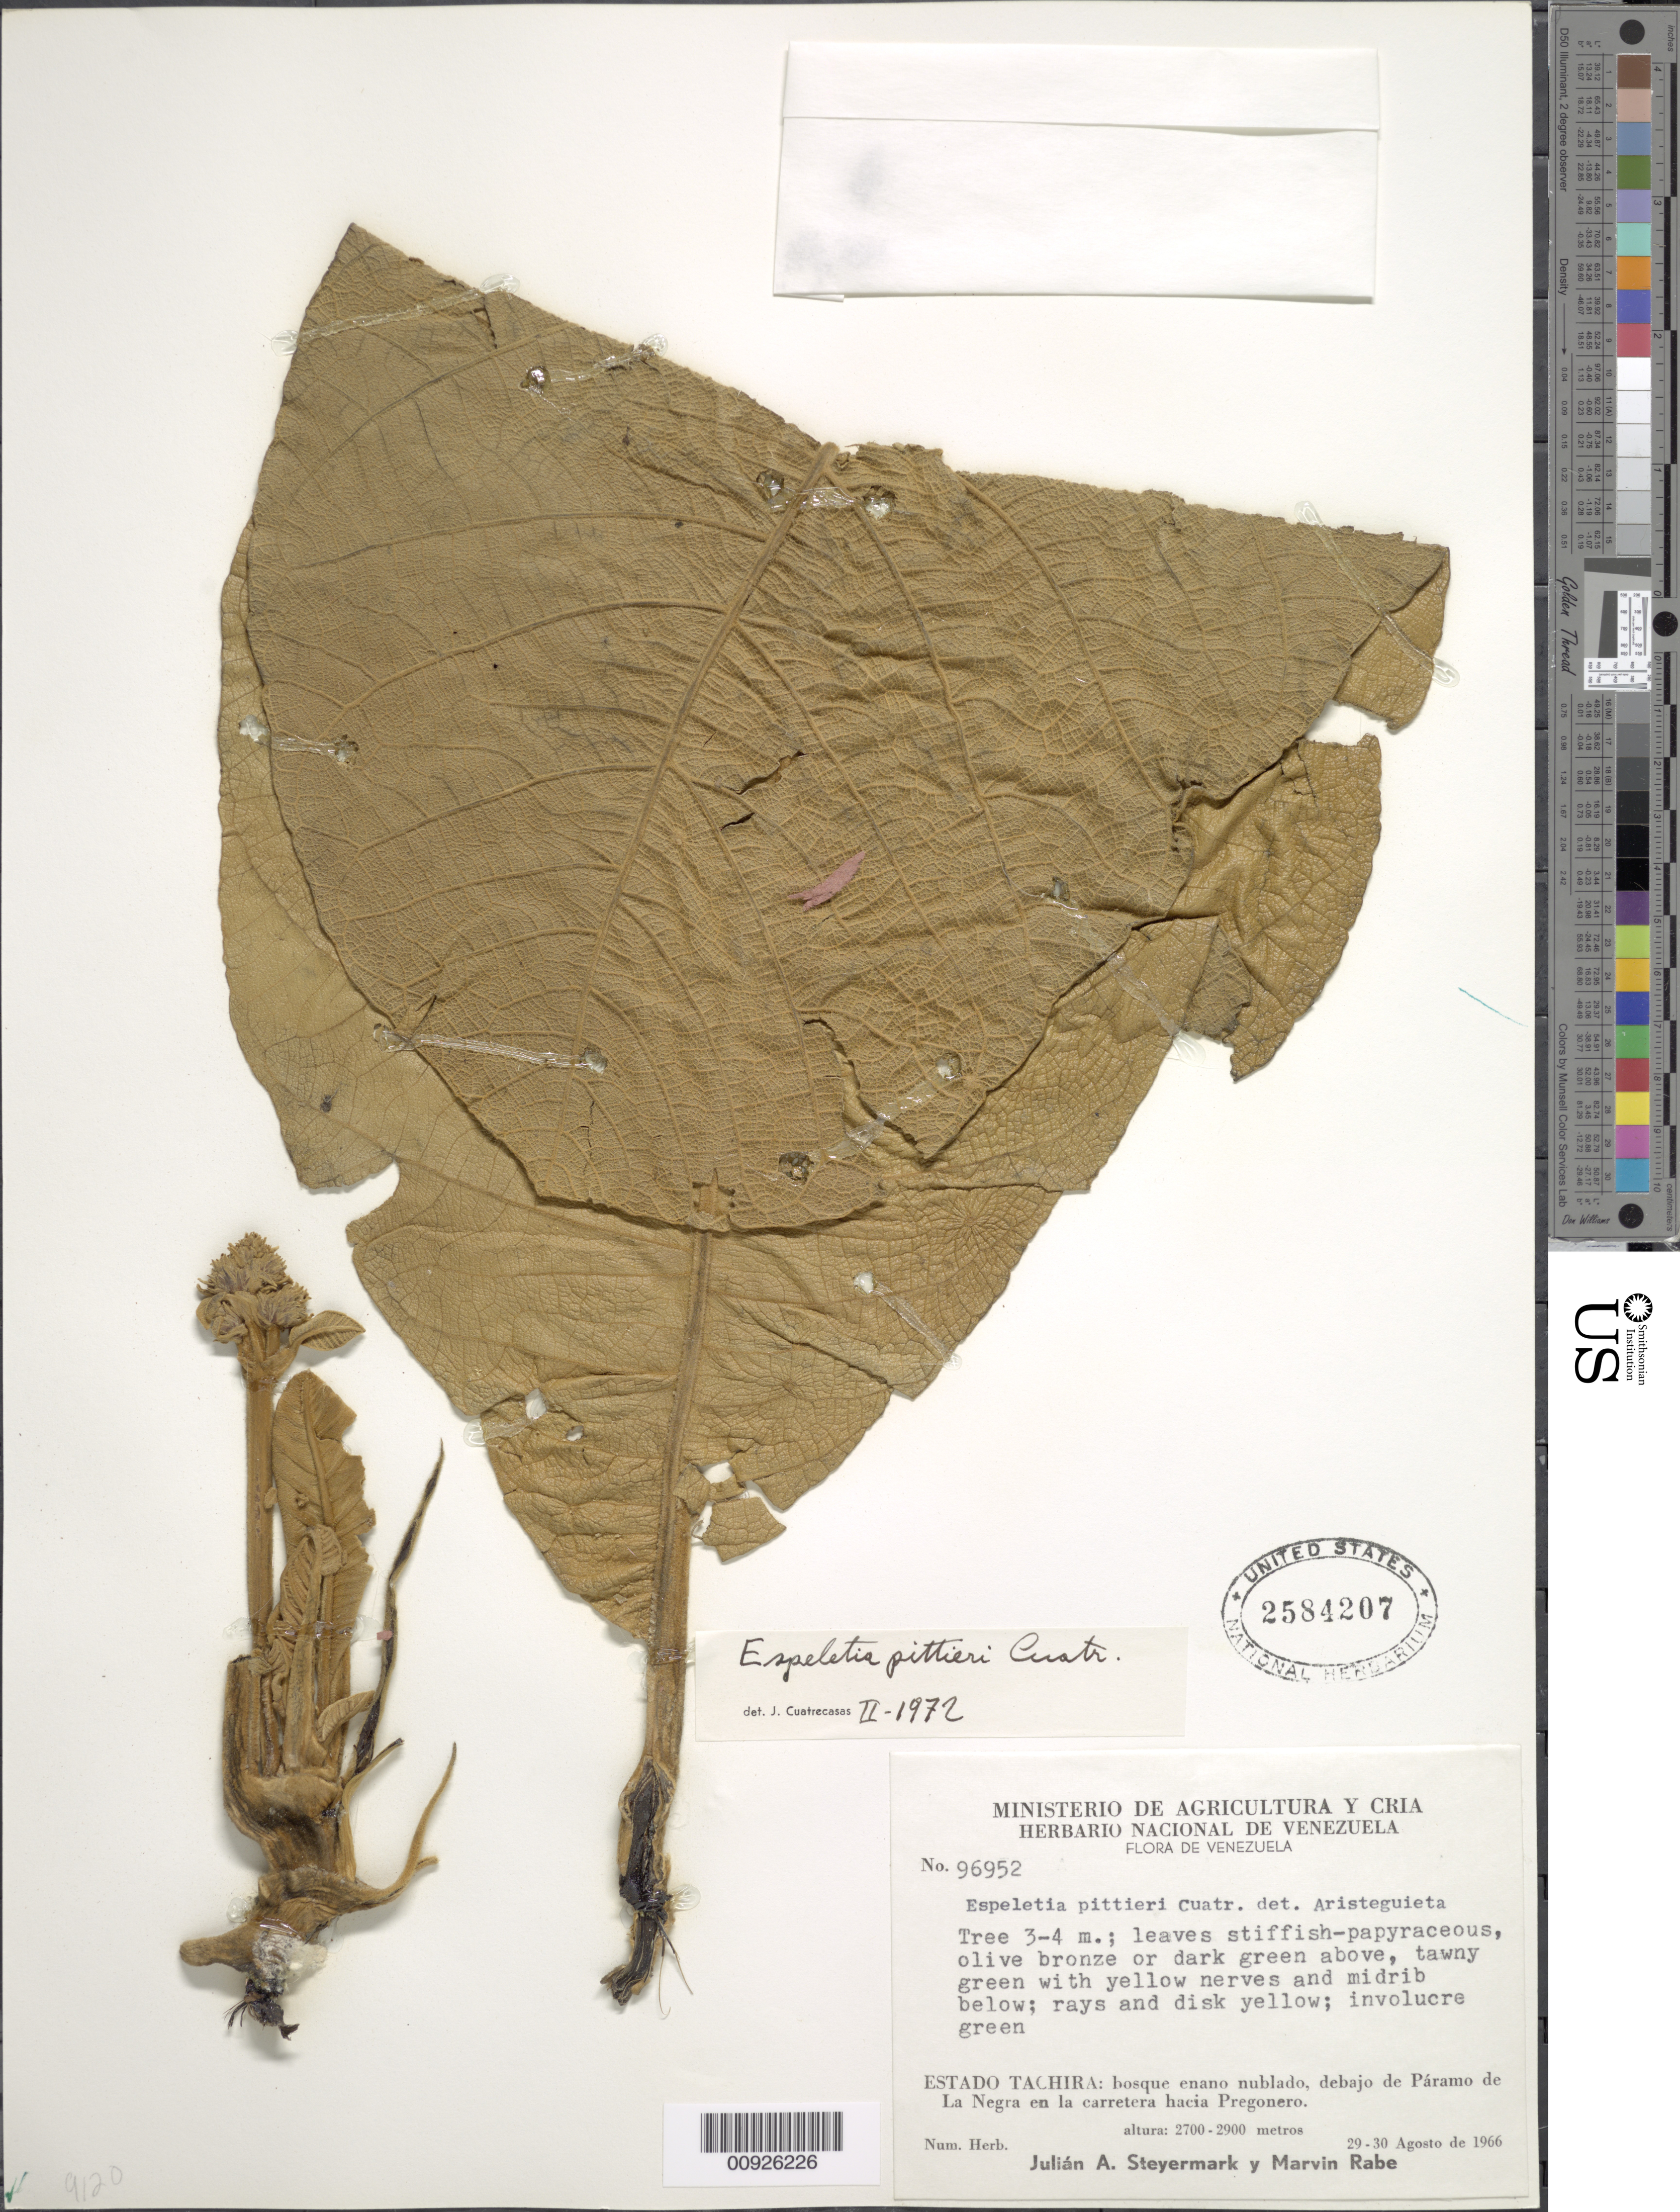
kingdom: Plantae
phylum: Tracheophyta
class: Magnoliopsida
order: Asterales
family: Asteraceae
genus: Carramboa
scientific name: Carramboa badilloi var. pittieri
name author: (Cuatrec.) Cuatrec.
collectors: J. Steyermark & M. Rabe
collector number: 96952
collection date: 1966-08-29/1966-08-30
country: Venezuela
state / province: Tachira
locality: Bosque enano nublado, debajo de Paramo de La Negra en la carretera hacia Pregonero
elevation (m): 2700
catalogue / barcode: US 2584207